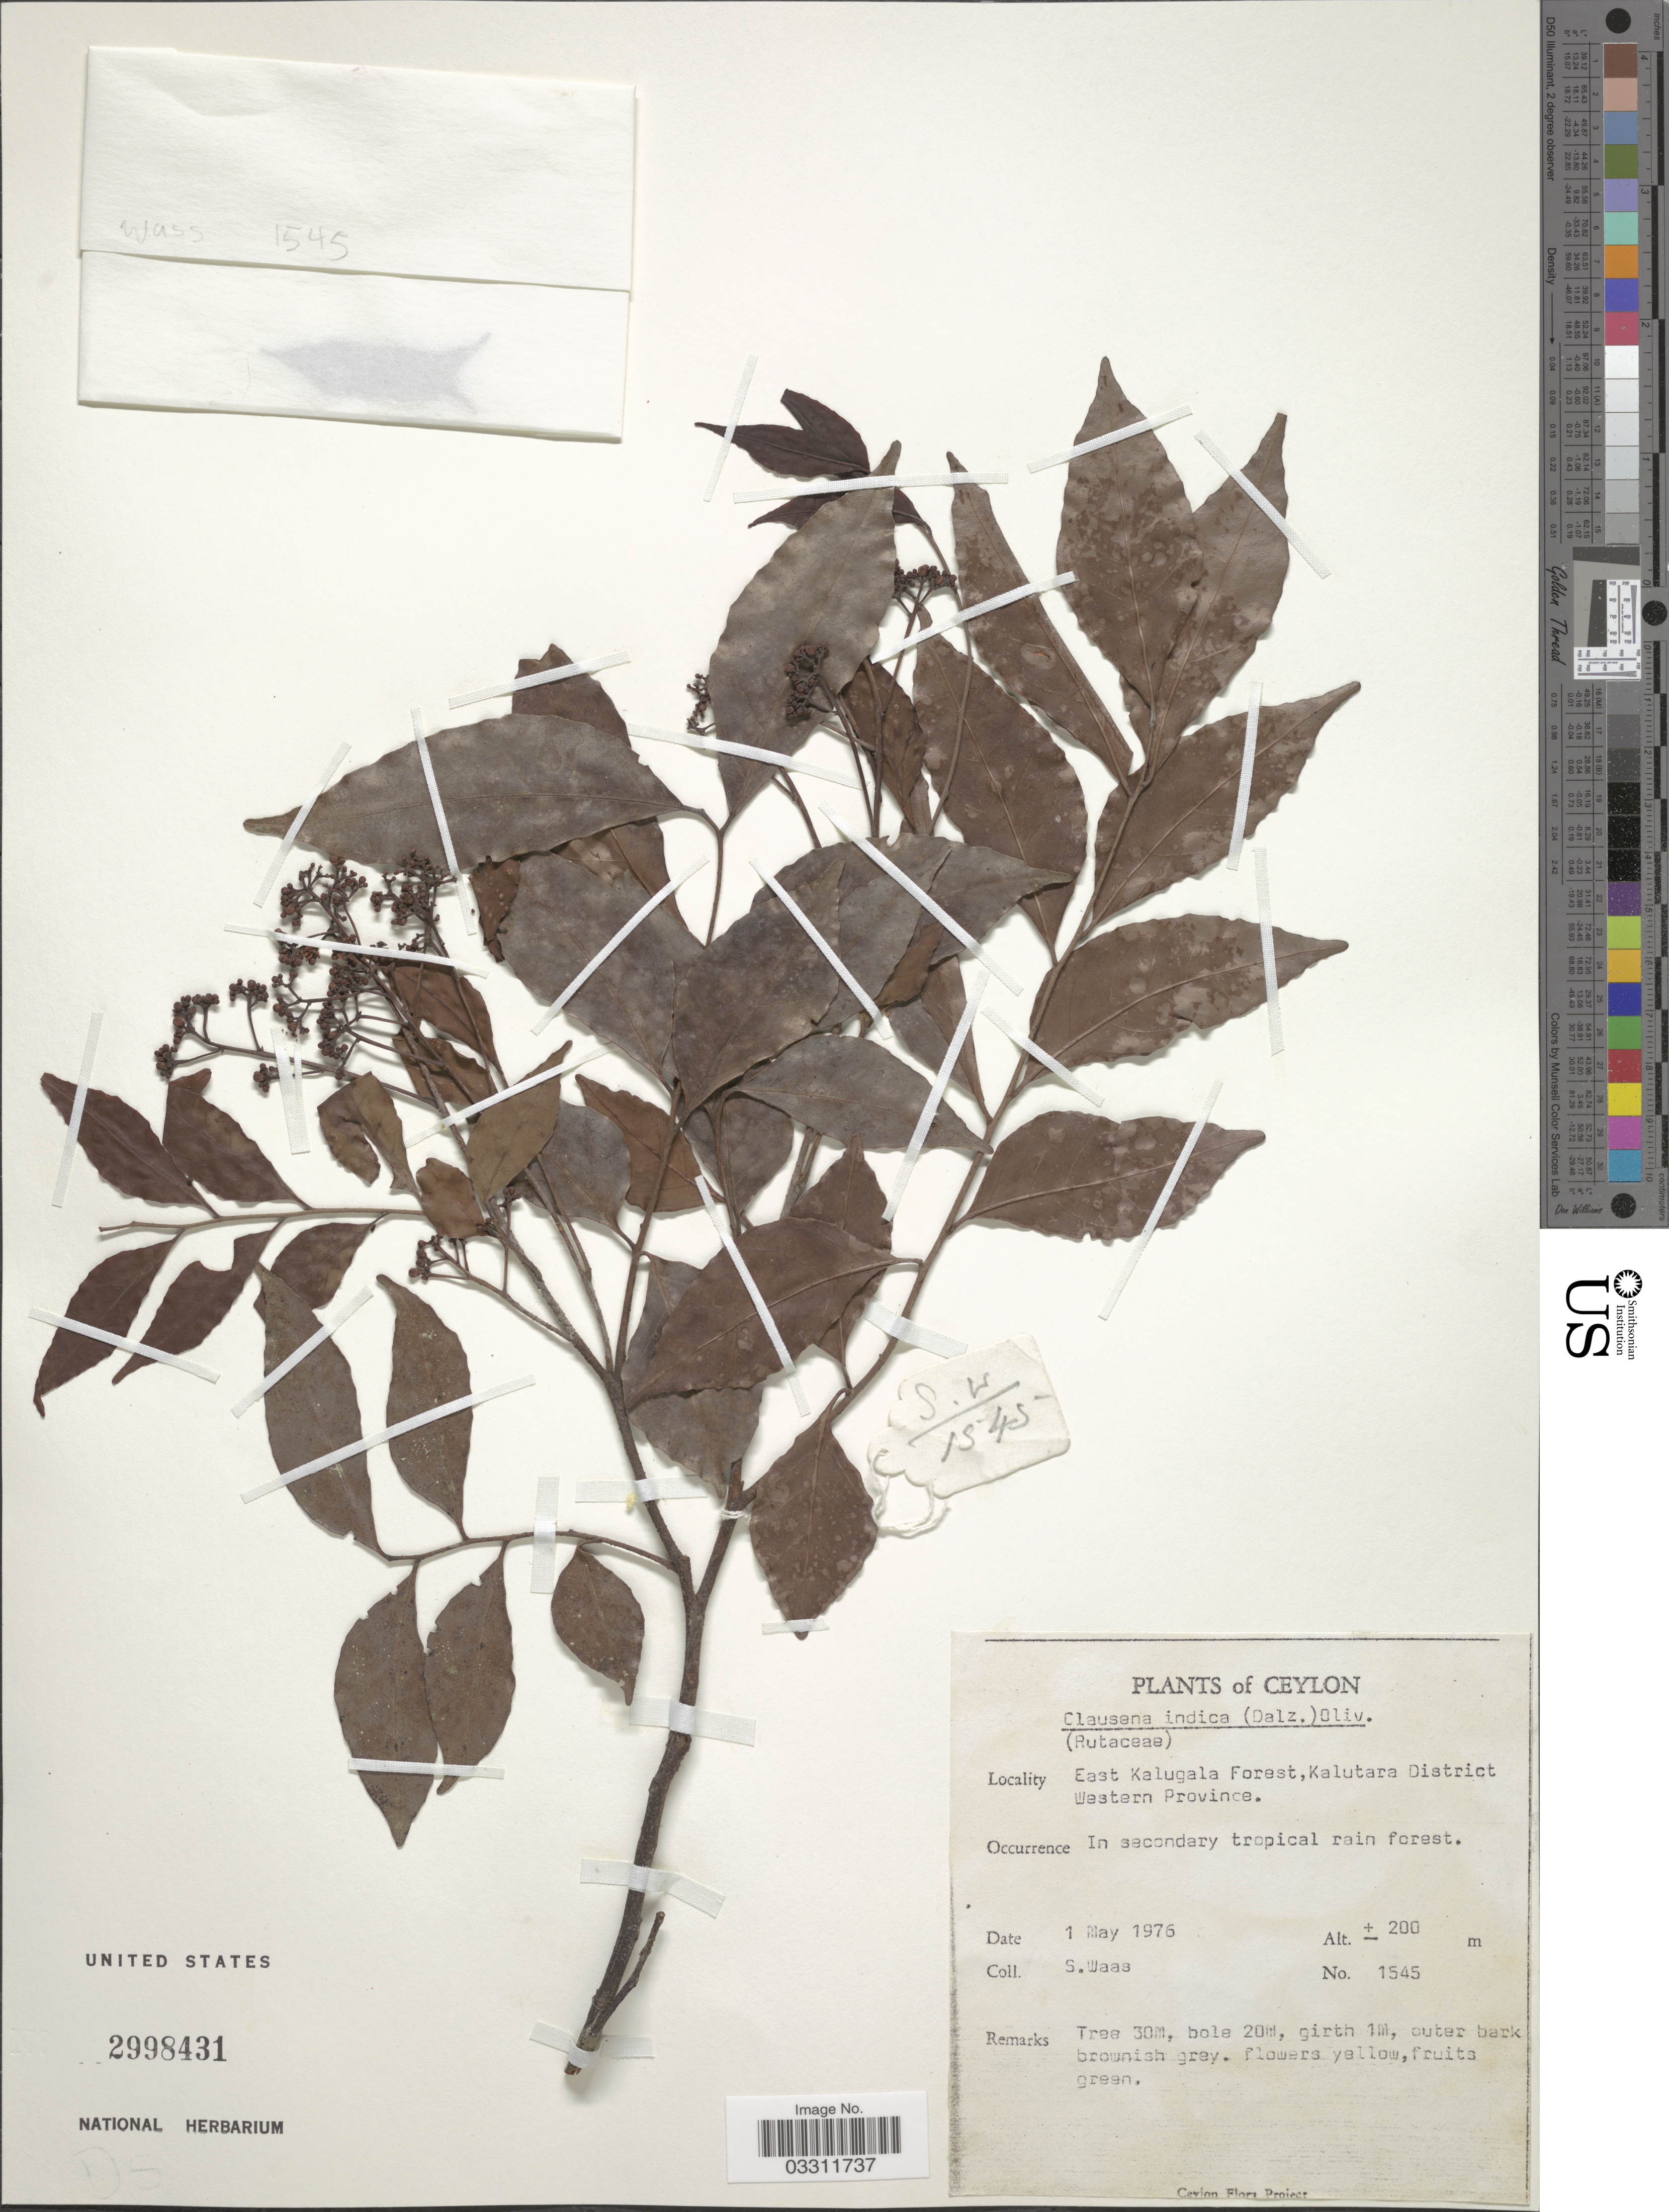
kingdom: Plantae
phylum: Tracheophyta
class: Magnoliopsida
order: Sapindales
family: Rutaceae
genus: Clausena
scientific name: Clausena indica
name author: (Dalzell) Oliv.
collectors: S. Waas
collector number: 1545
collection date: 1976-05-01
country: Sri Lanka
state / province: Western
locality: Ceylon. East Kalugala Forest, Kalutara District.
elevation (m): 200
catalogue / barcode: US 2998431